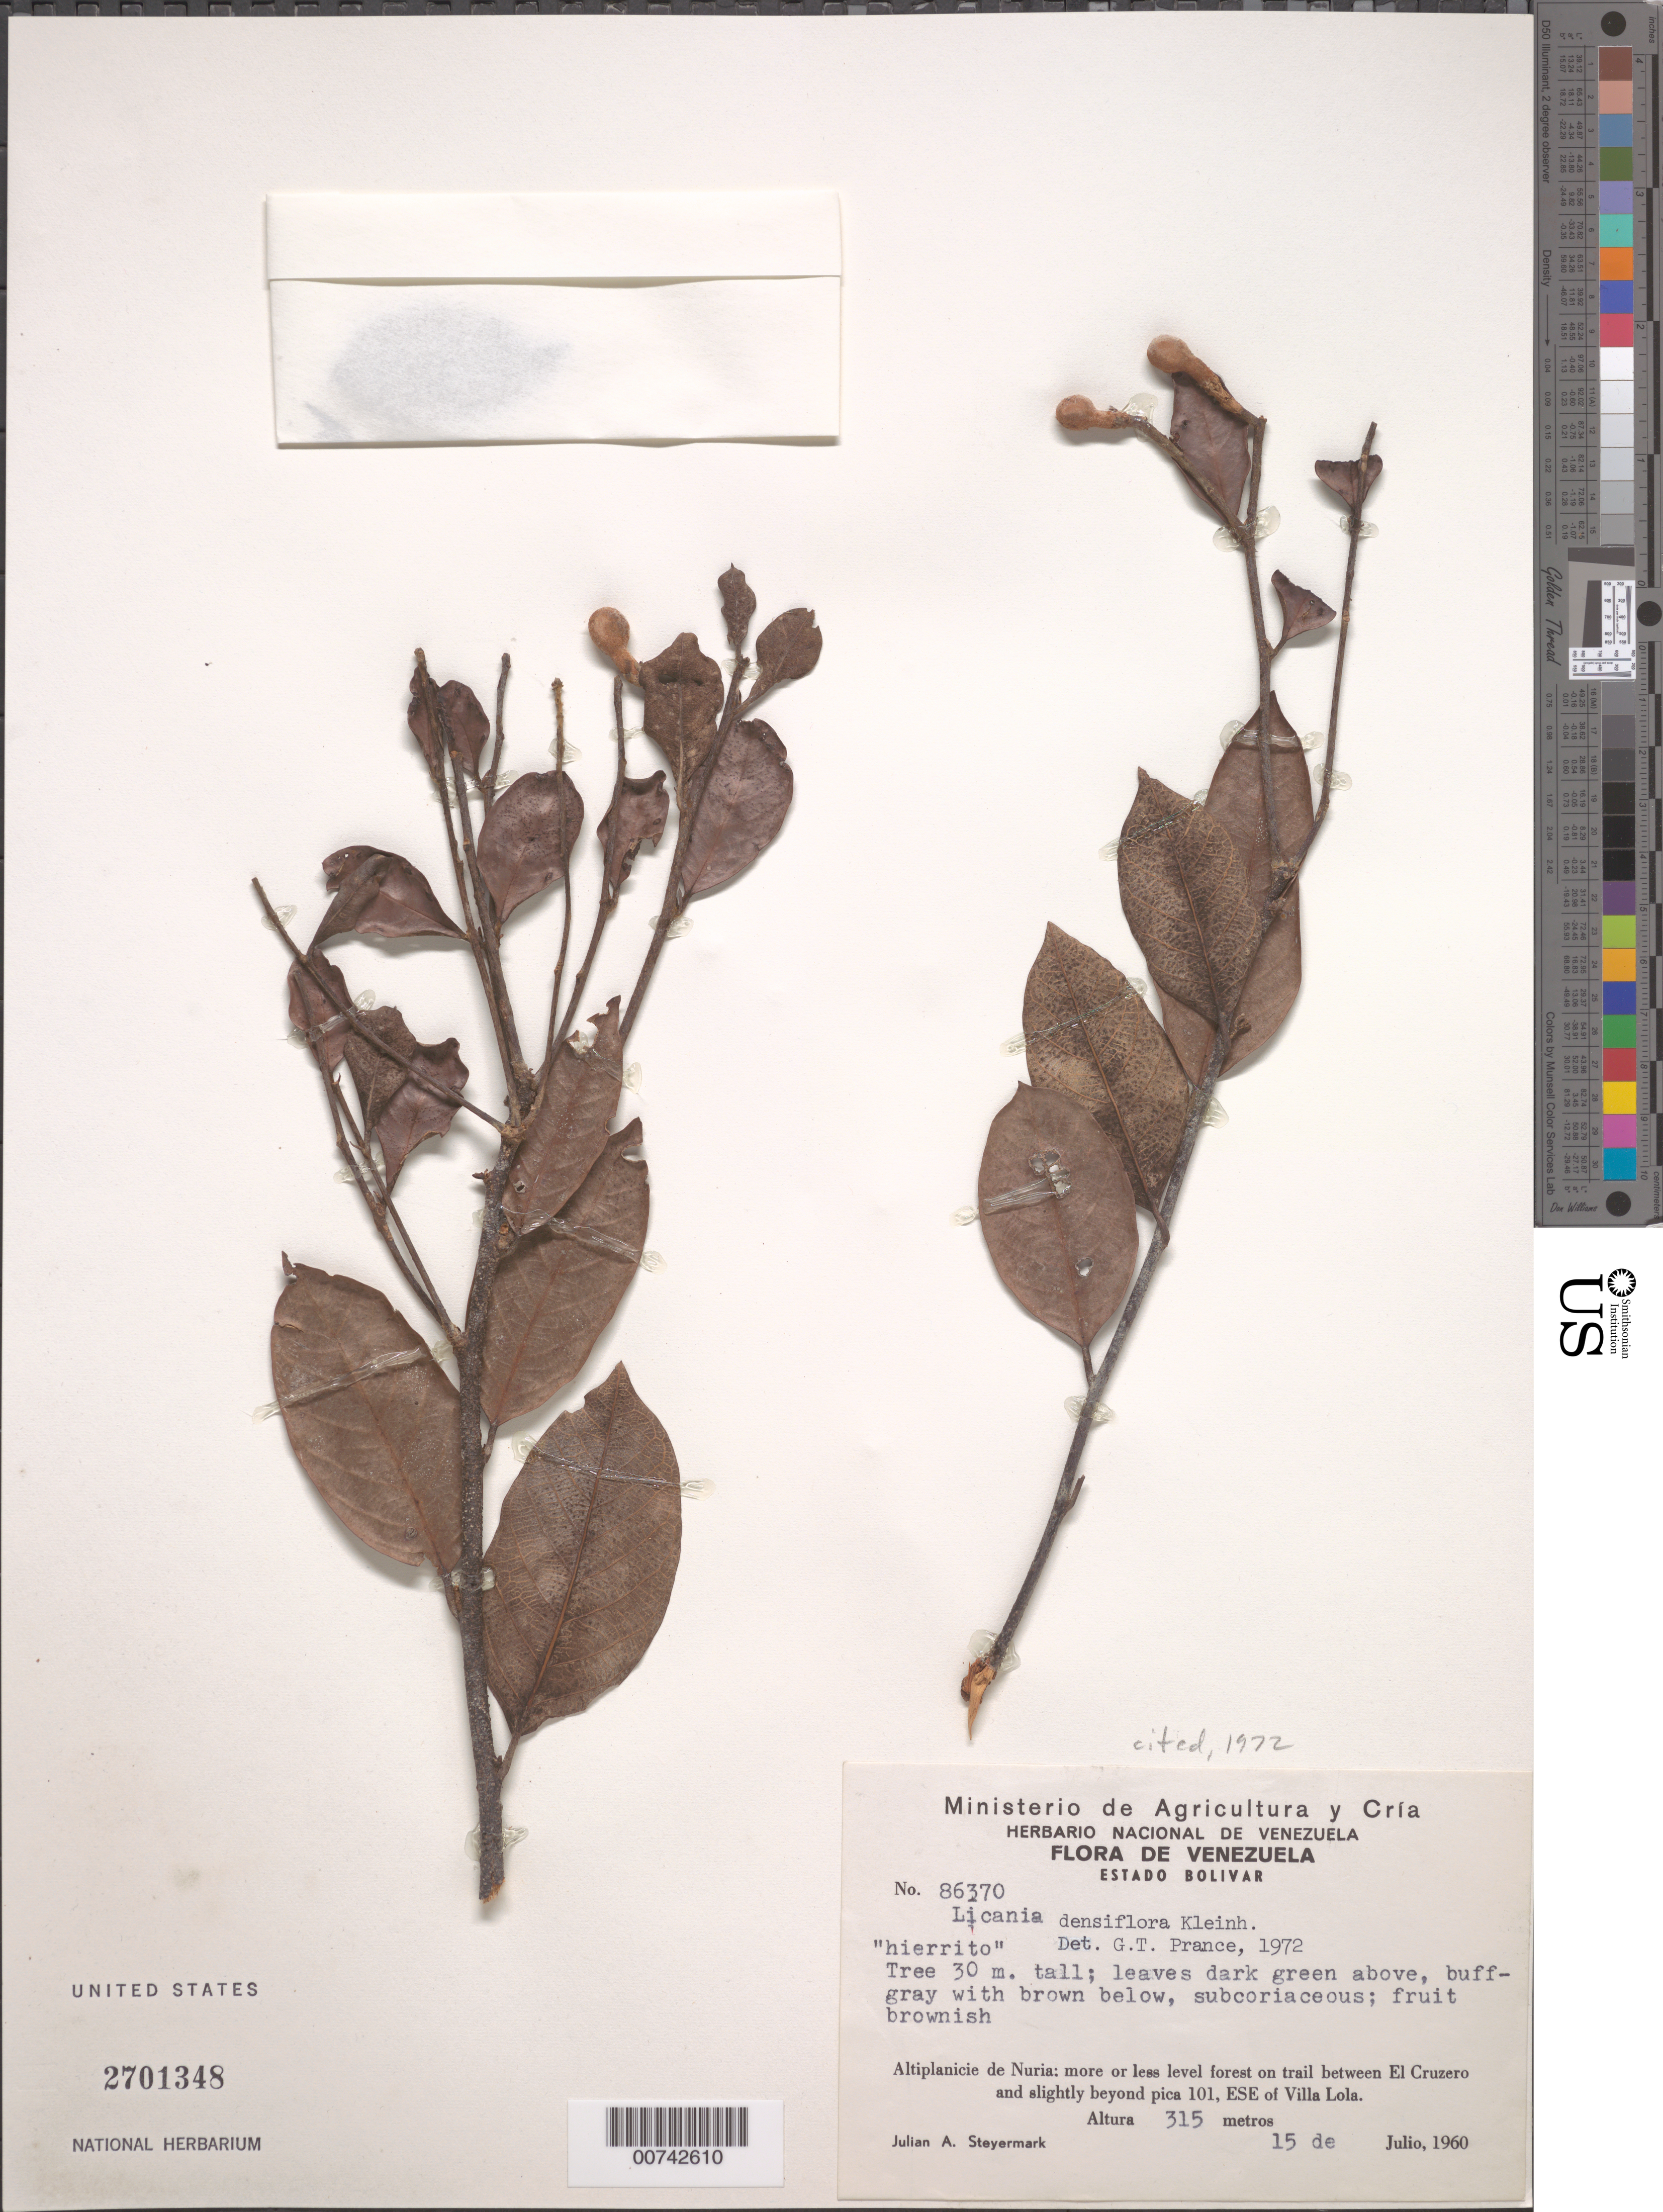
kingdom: Plantae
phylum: Tracheophyta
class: Magnoliopsida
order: Malpighiales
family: Chrysobalanaceae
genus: Licania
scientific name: Licania densiflora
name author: Kleinh.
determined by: Prance, G. T.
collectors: J. Steyermark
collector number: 86370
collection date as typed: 15-Jul-60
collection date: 1960-07-15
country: Venezuela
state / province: Bolívar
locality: Altiplanicie de Nuria, trail between El Cruzero and pk 101, ESE of Villa Lola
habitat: Level forest on trail between El Cruzero and slightly beyond pica 101, ESE of Villa Lola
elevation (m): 315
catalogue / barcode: US 2701348